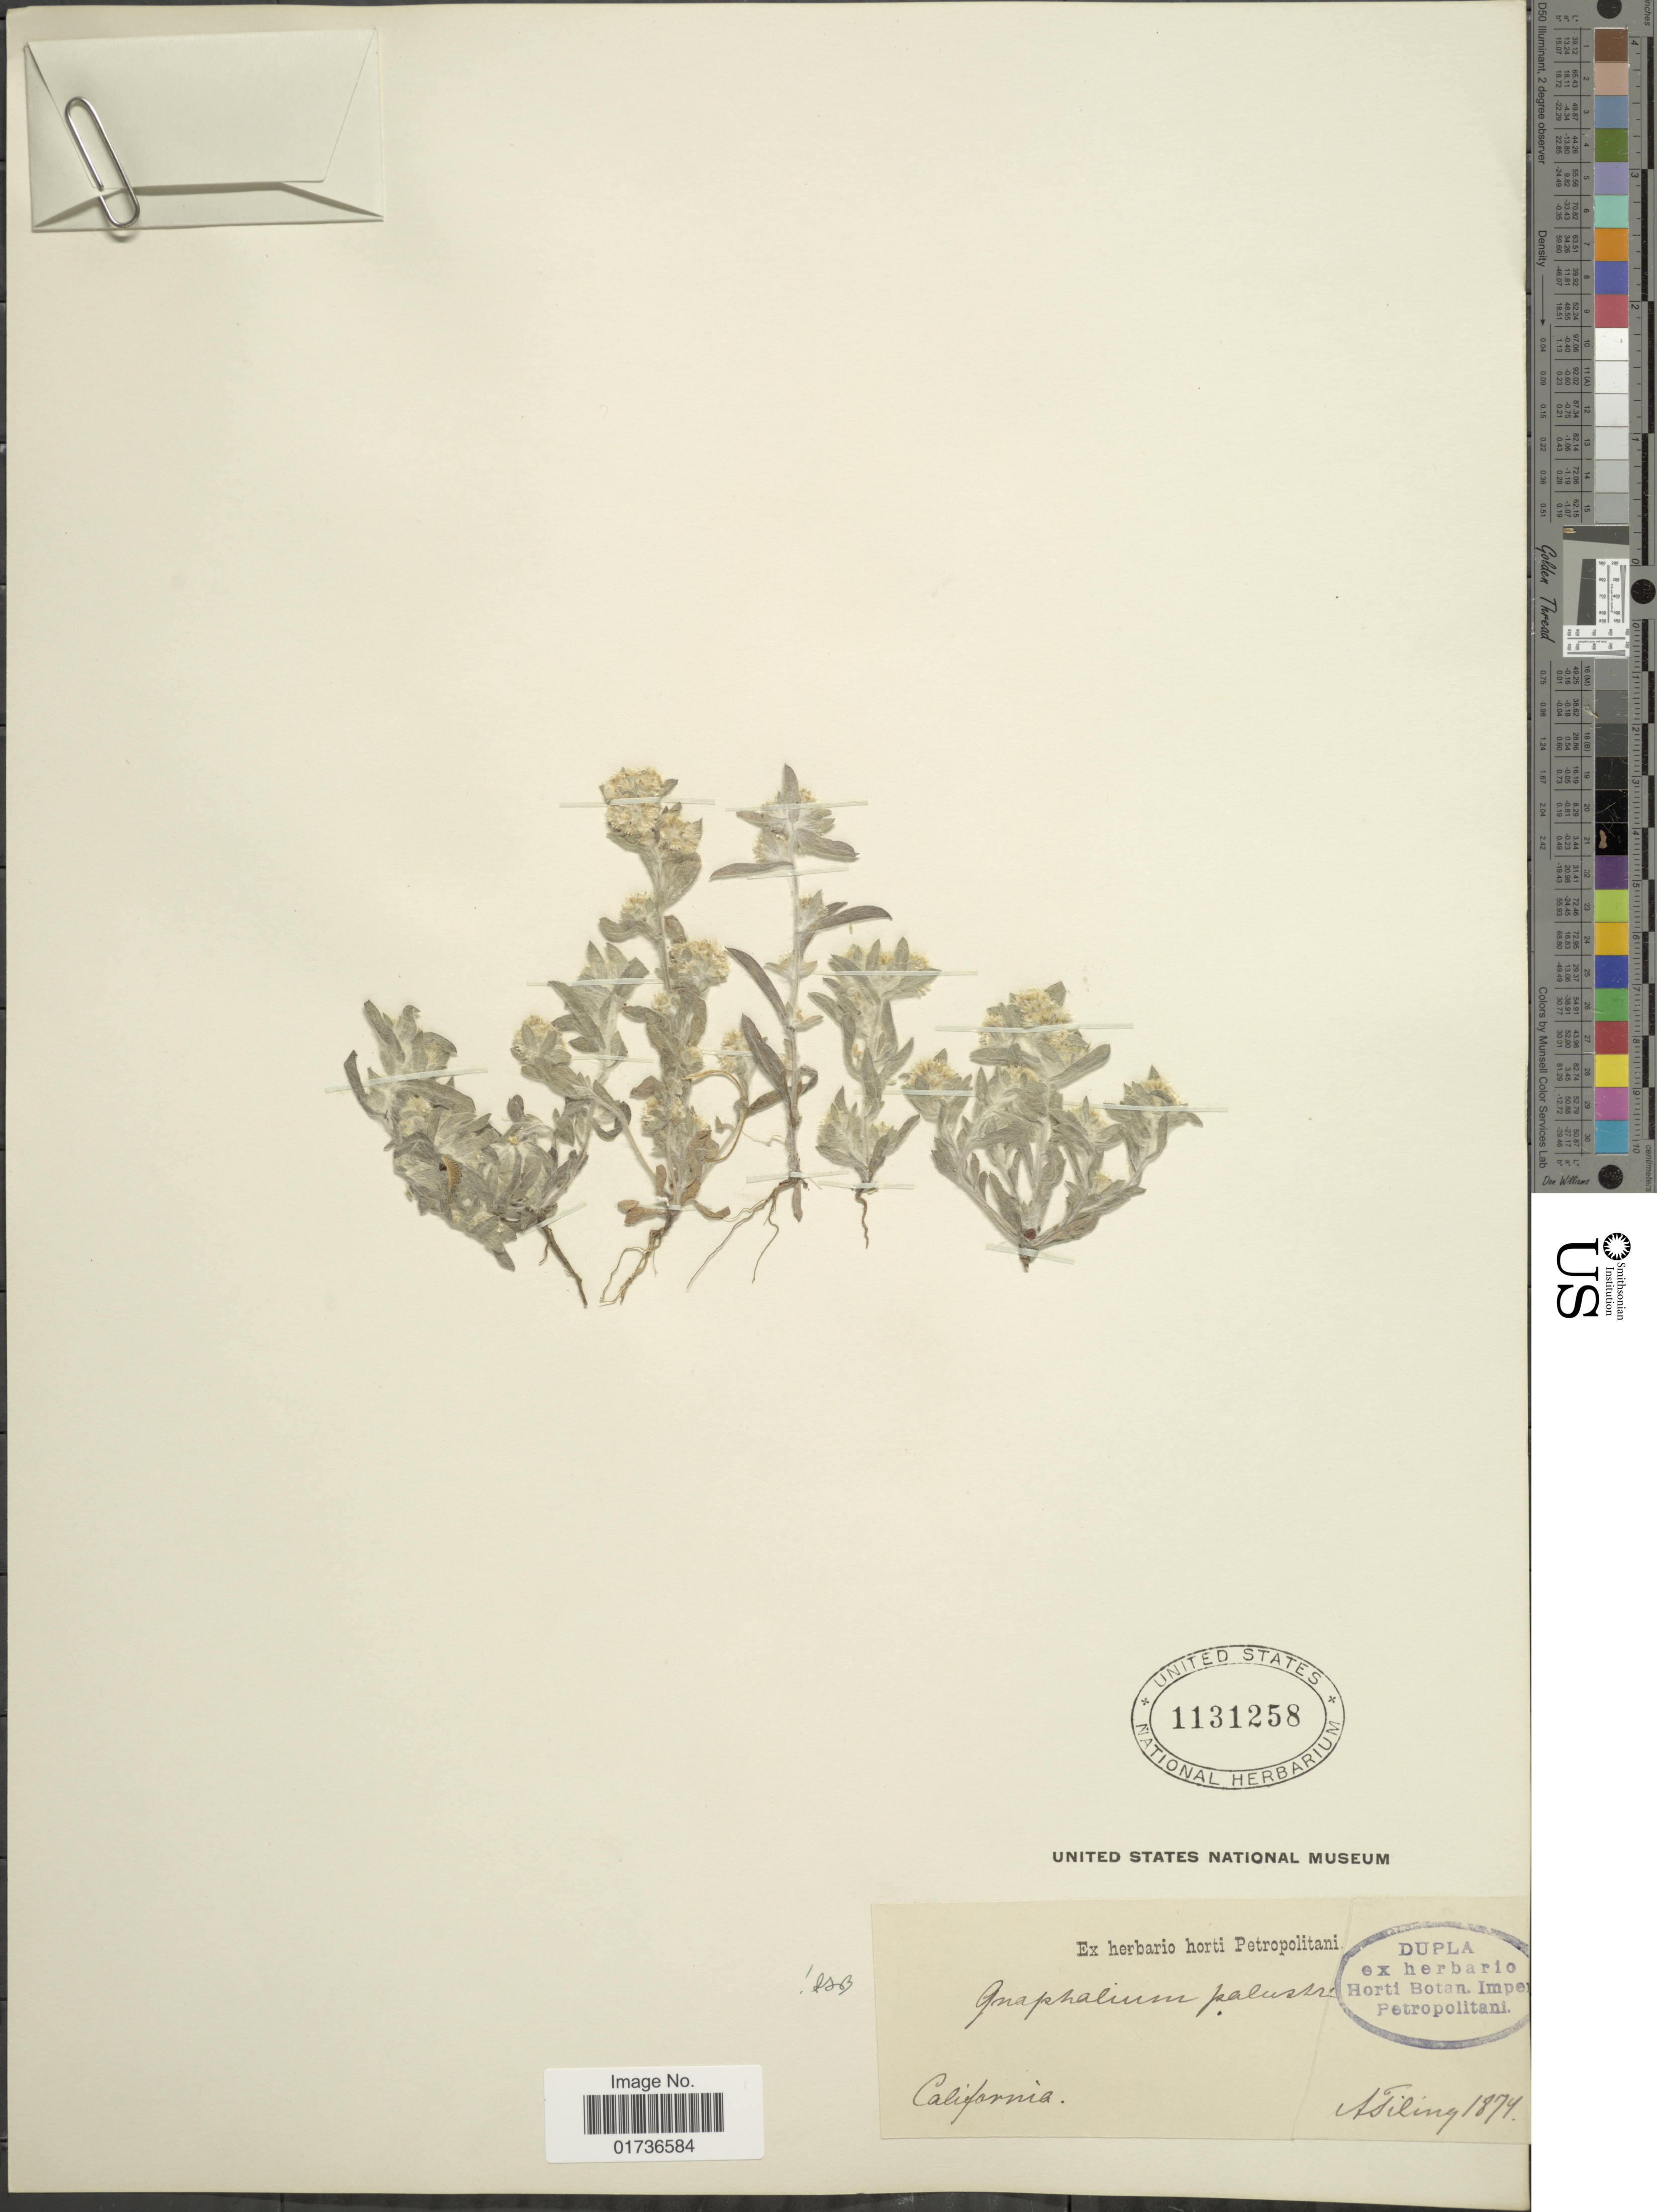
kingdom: Plantae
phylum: Tracheophyta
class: Magnoliopsida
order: Asterales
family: Asteraceae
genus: Gnaphalium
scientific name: Gnaphalium palustre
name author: Nutt.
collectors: H .S. T. Tiling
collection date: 1874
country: United States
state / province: California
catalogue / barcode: US 1131258